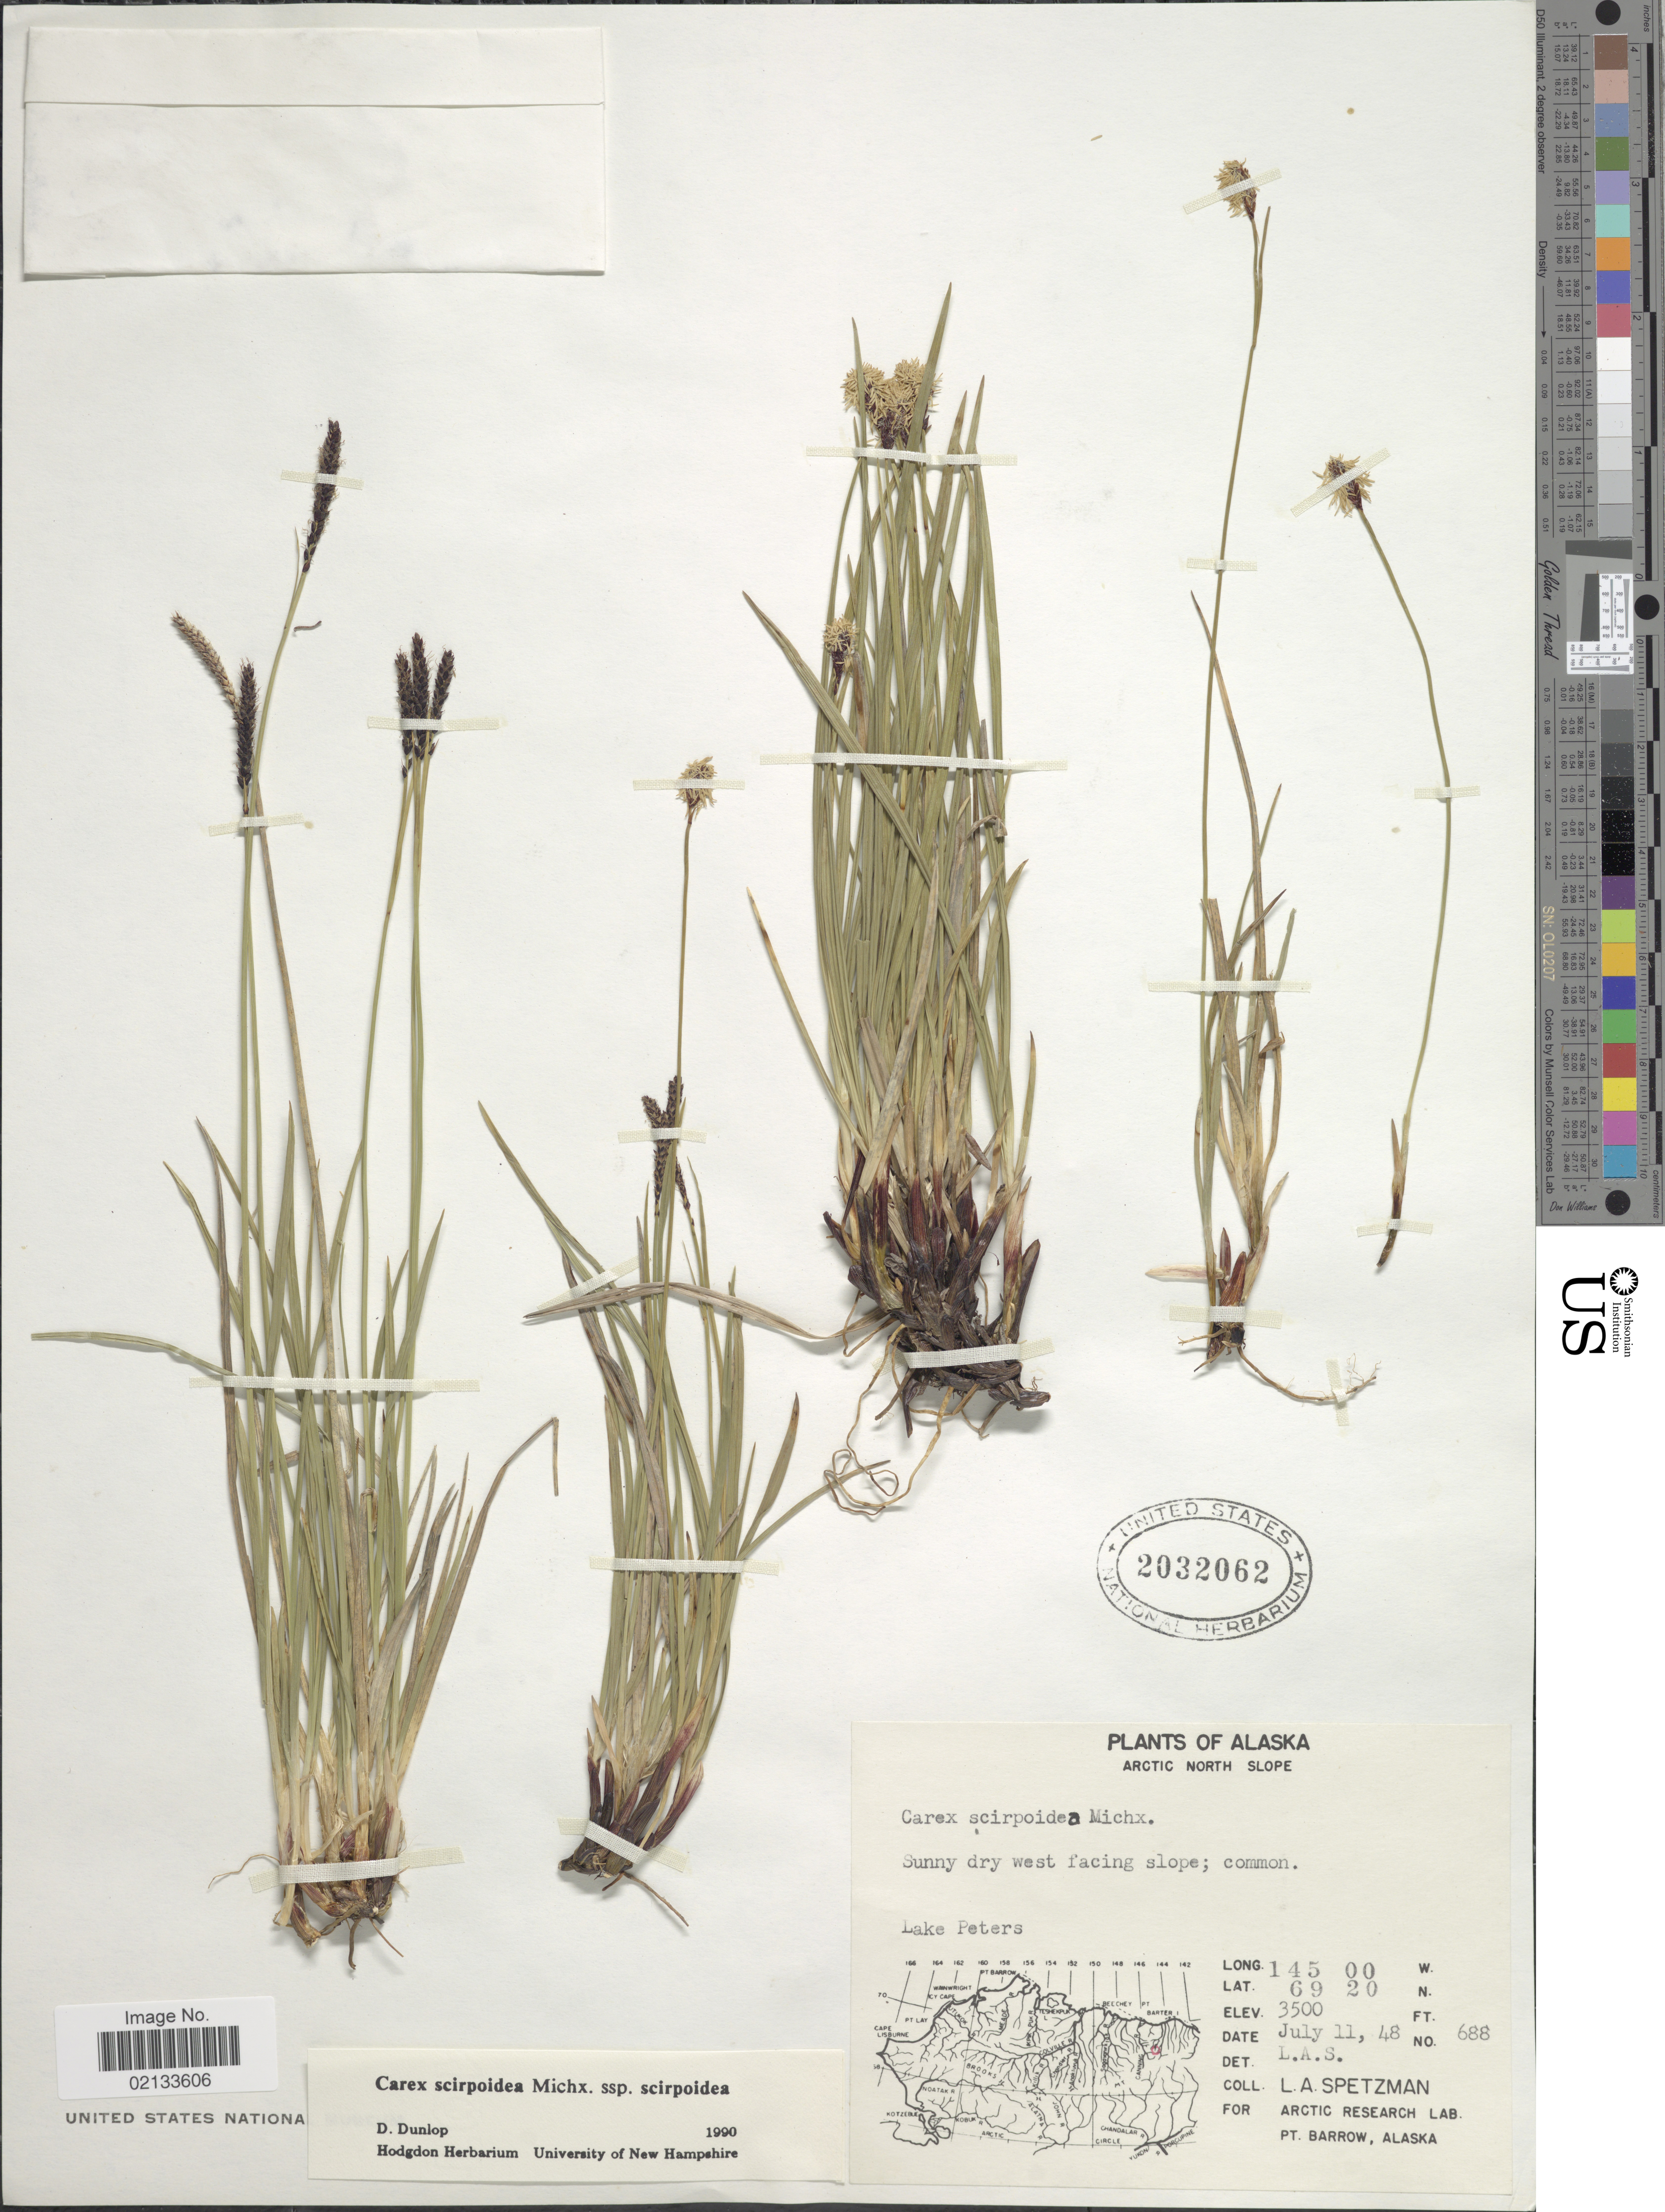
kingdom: Plantae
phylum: Tracheophyta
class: Liliopsida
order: Poales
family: Cyperaceae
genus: Carex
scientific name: Carex scirpoidea subsp. scirpoidea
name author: Michx.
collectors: L. Spetzman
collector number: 688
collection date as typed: Transcribed d/m/y: 11/7/48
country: United States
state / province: Alaska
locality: Arctic North Slope, Sunny dry west facing slope; common, Lake Peters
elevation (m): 1067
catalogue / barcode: US 2032062